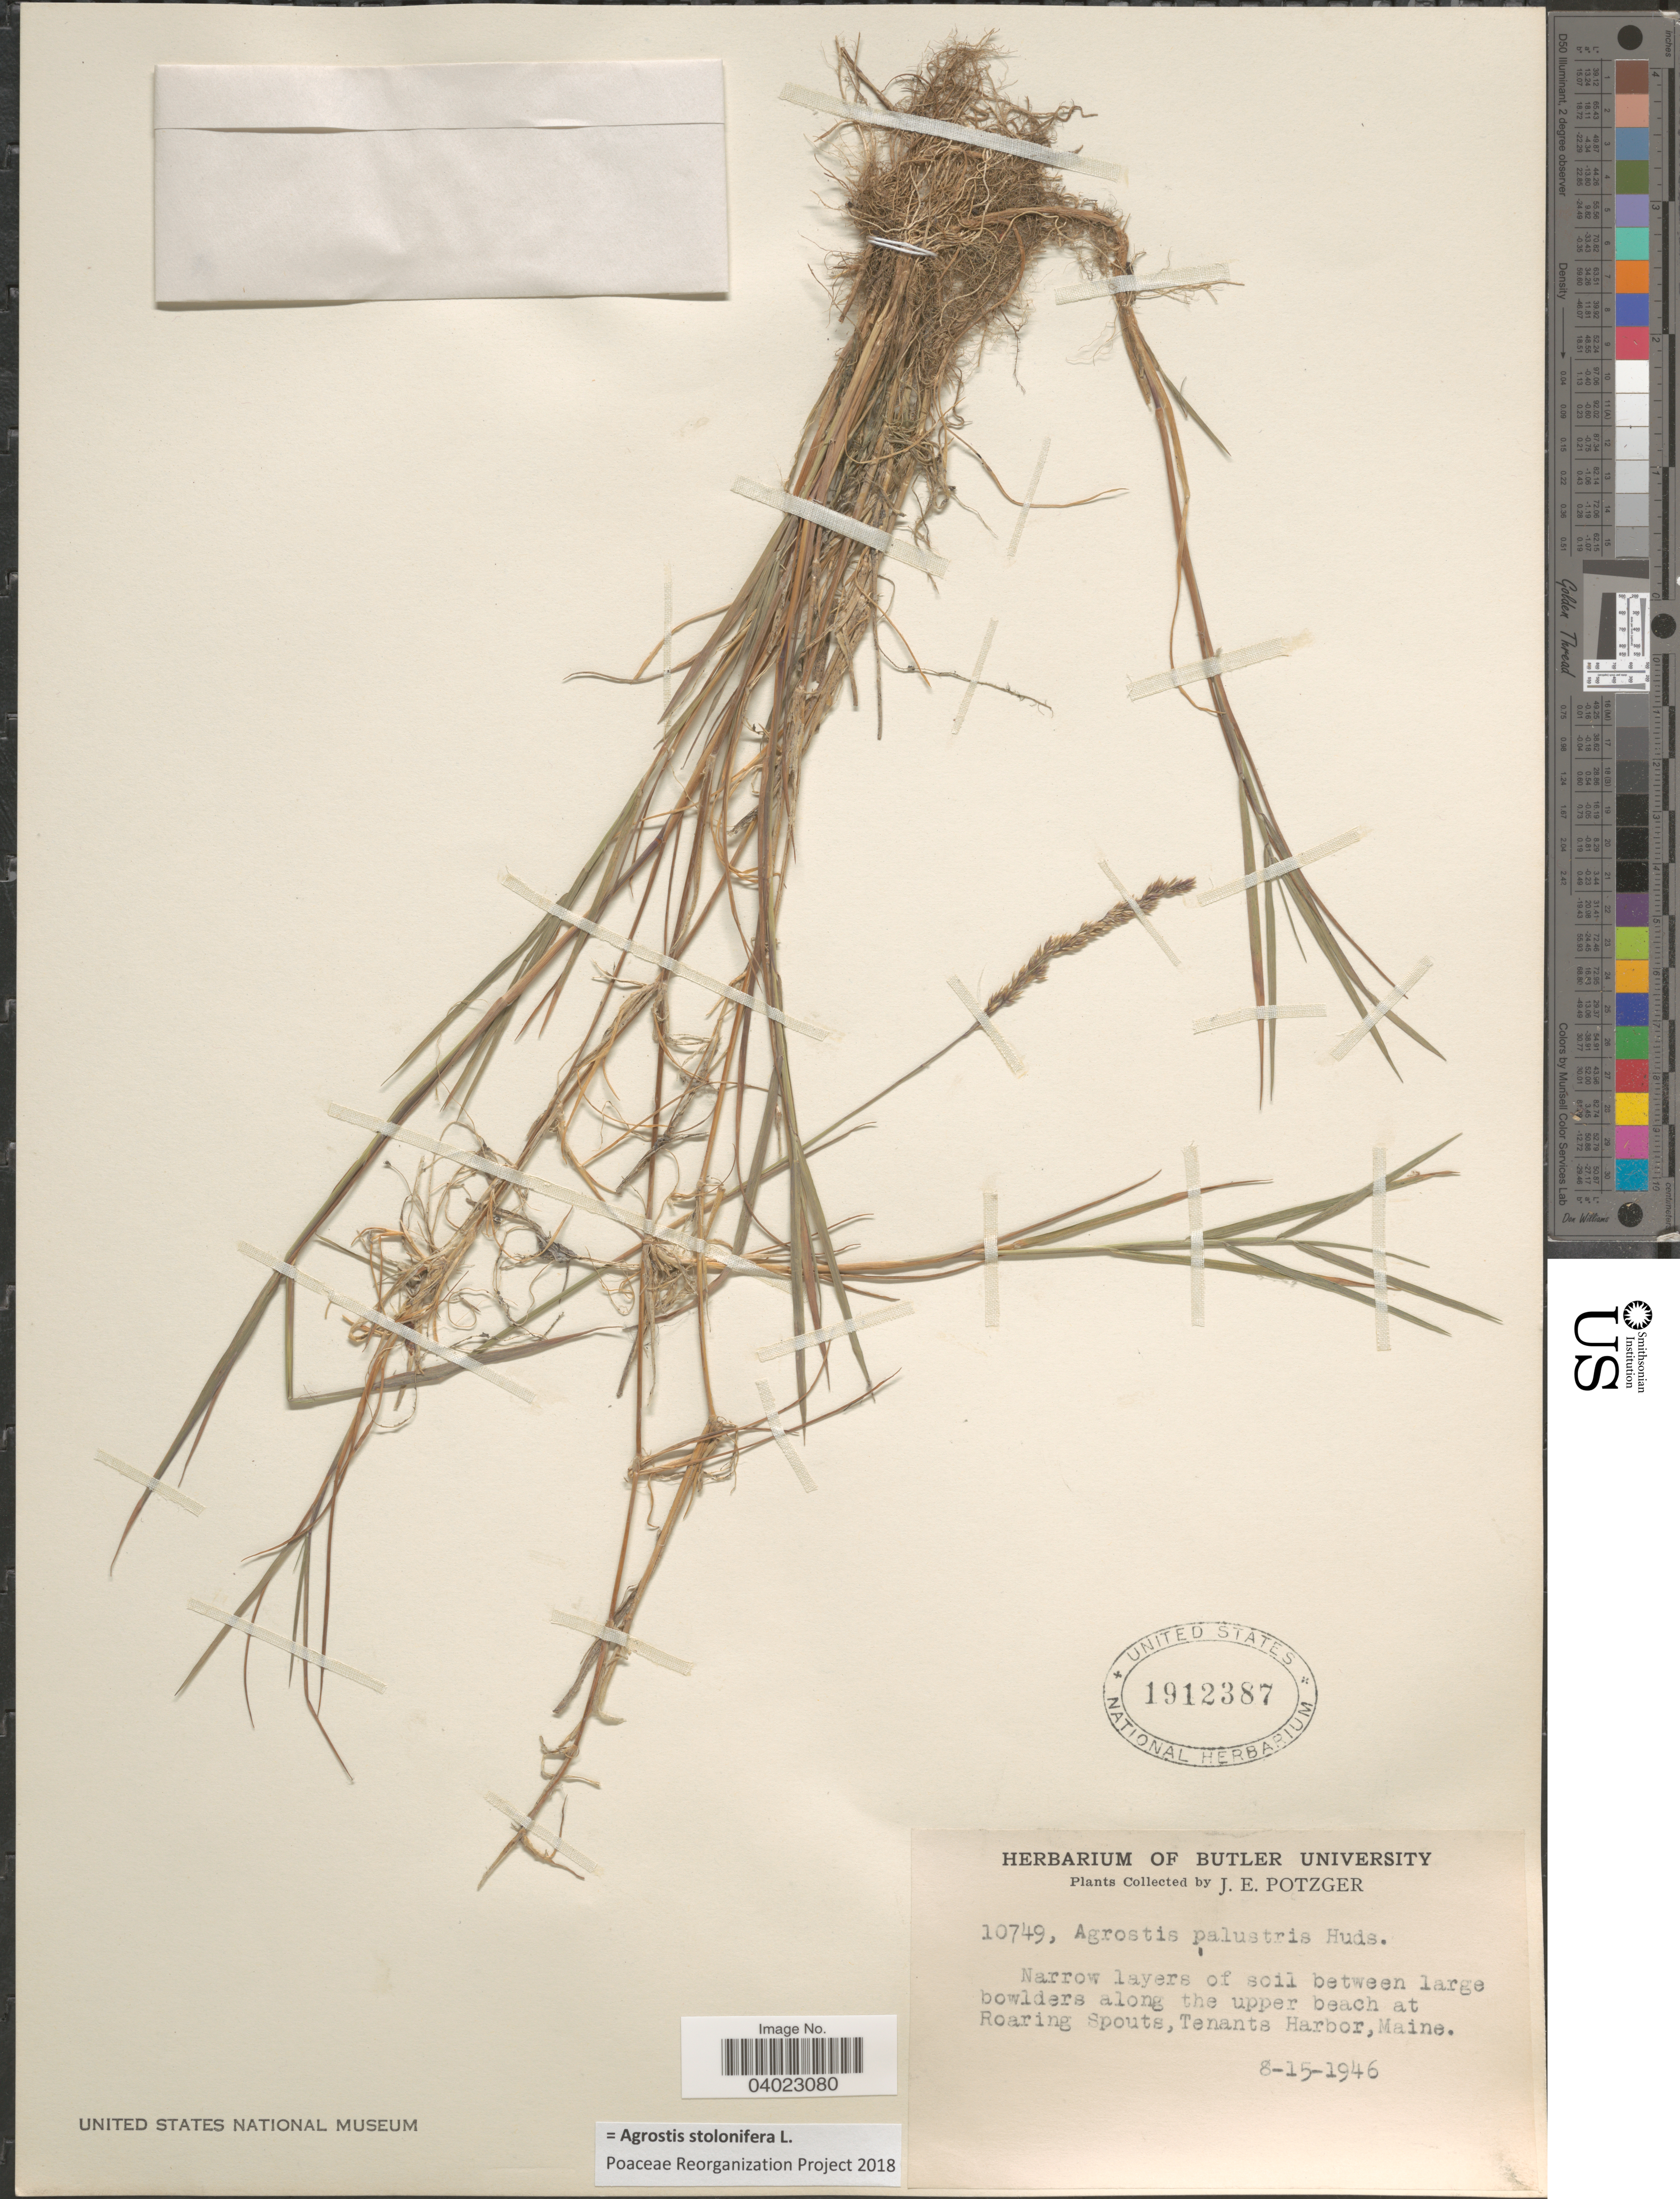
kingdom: Plantae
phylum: Tracheophyta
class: Liliopsida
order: Poales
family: Poaceae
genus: Agrostis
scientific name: Agrostis stolonifera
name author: L.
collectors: J. Potzger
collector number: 10749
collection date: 1946-08-15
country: United States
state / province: Maine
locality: Narrow layers of soil between large bowlders along the upper beach at Roaring Spouts, Tenants Harbor.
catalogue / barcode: US 1912387